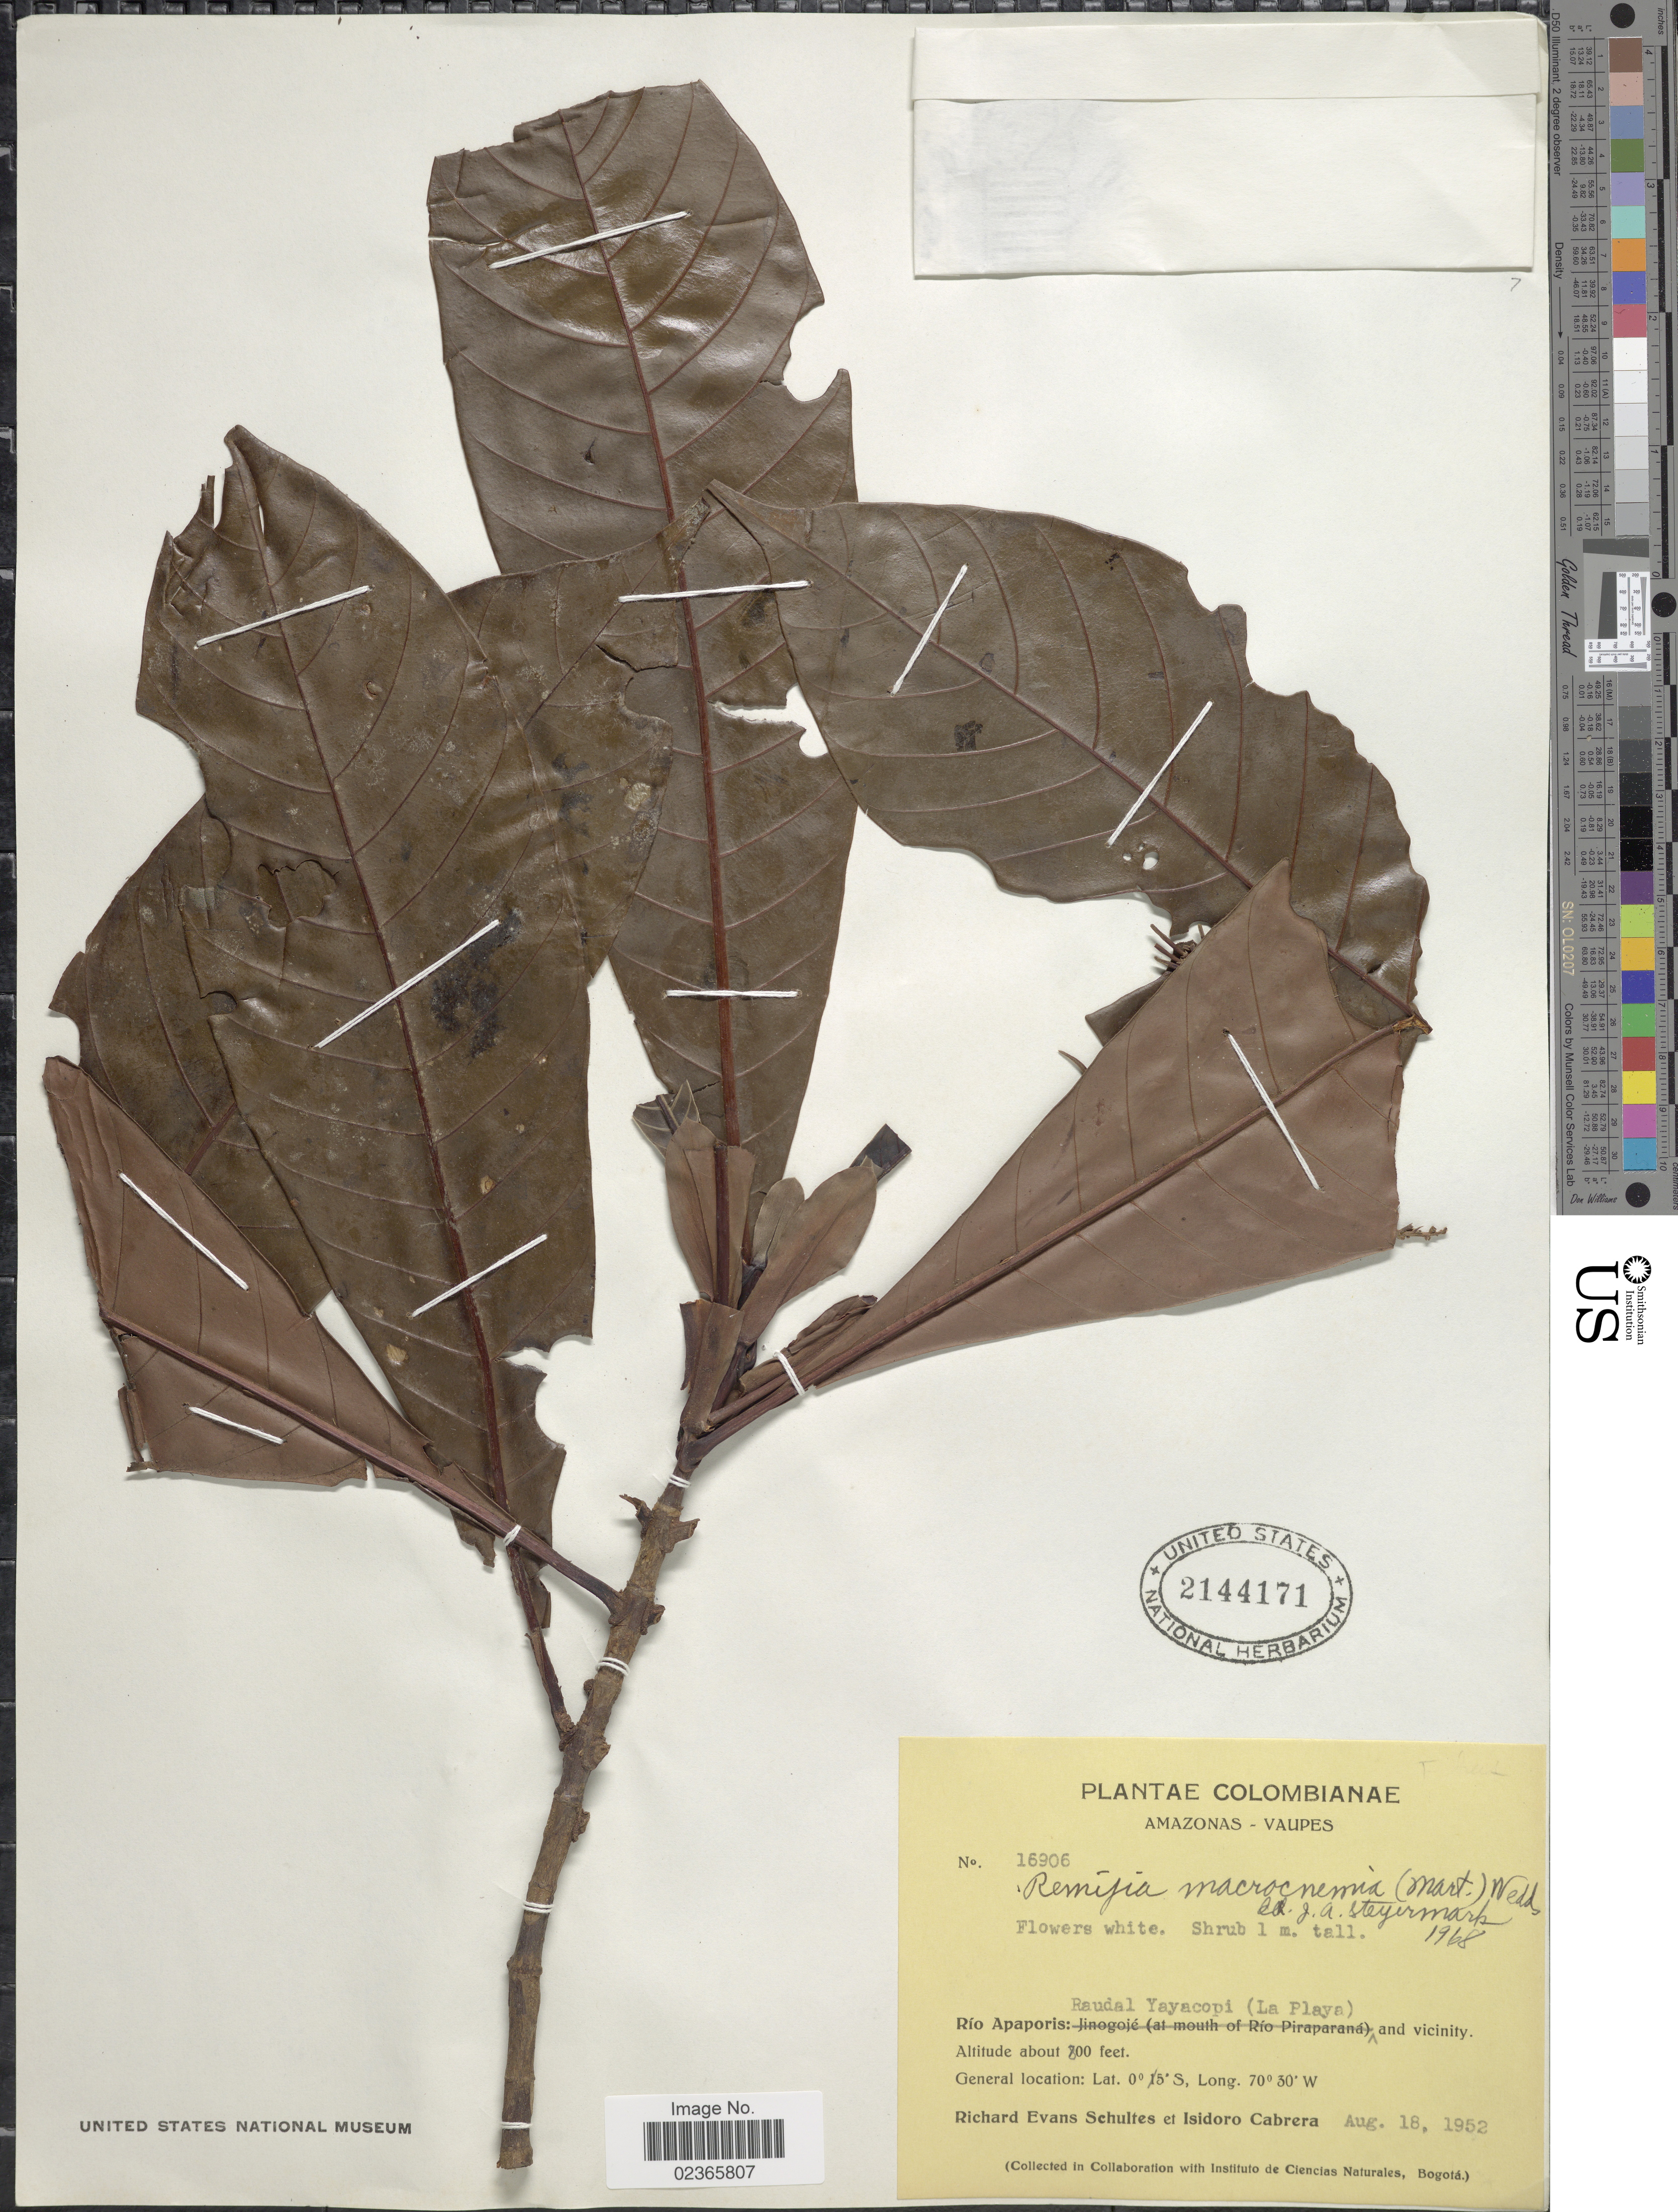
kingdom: Plantae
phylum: Tracheophyta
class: Magnoliopsida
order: Gentianales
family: Rubiaceae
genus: Remijia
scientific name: Remijia macrocnemia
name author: (Mart.) Wedd.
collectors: R. E. Schultes & I. Cabrera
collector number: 16906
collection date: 1952-08-18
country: Colombia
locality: Amazonas - Vaupes, Rio Apaporis: Raudal Yayacopi (La Playa) and vicinity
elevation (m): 244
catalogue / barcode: US 2144171